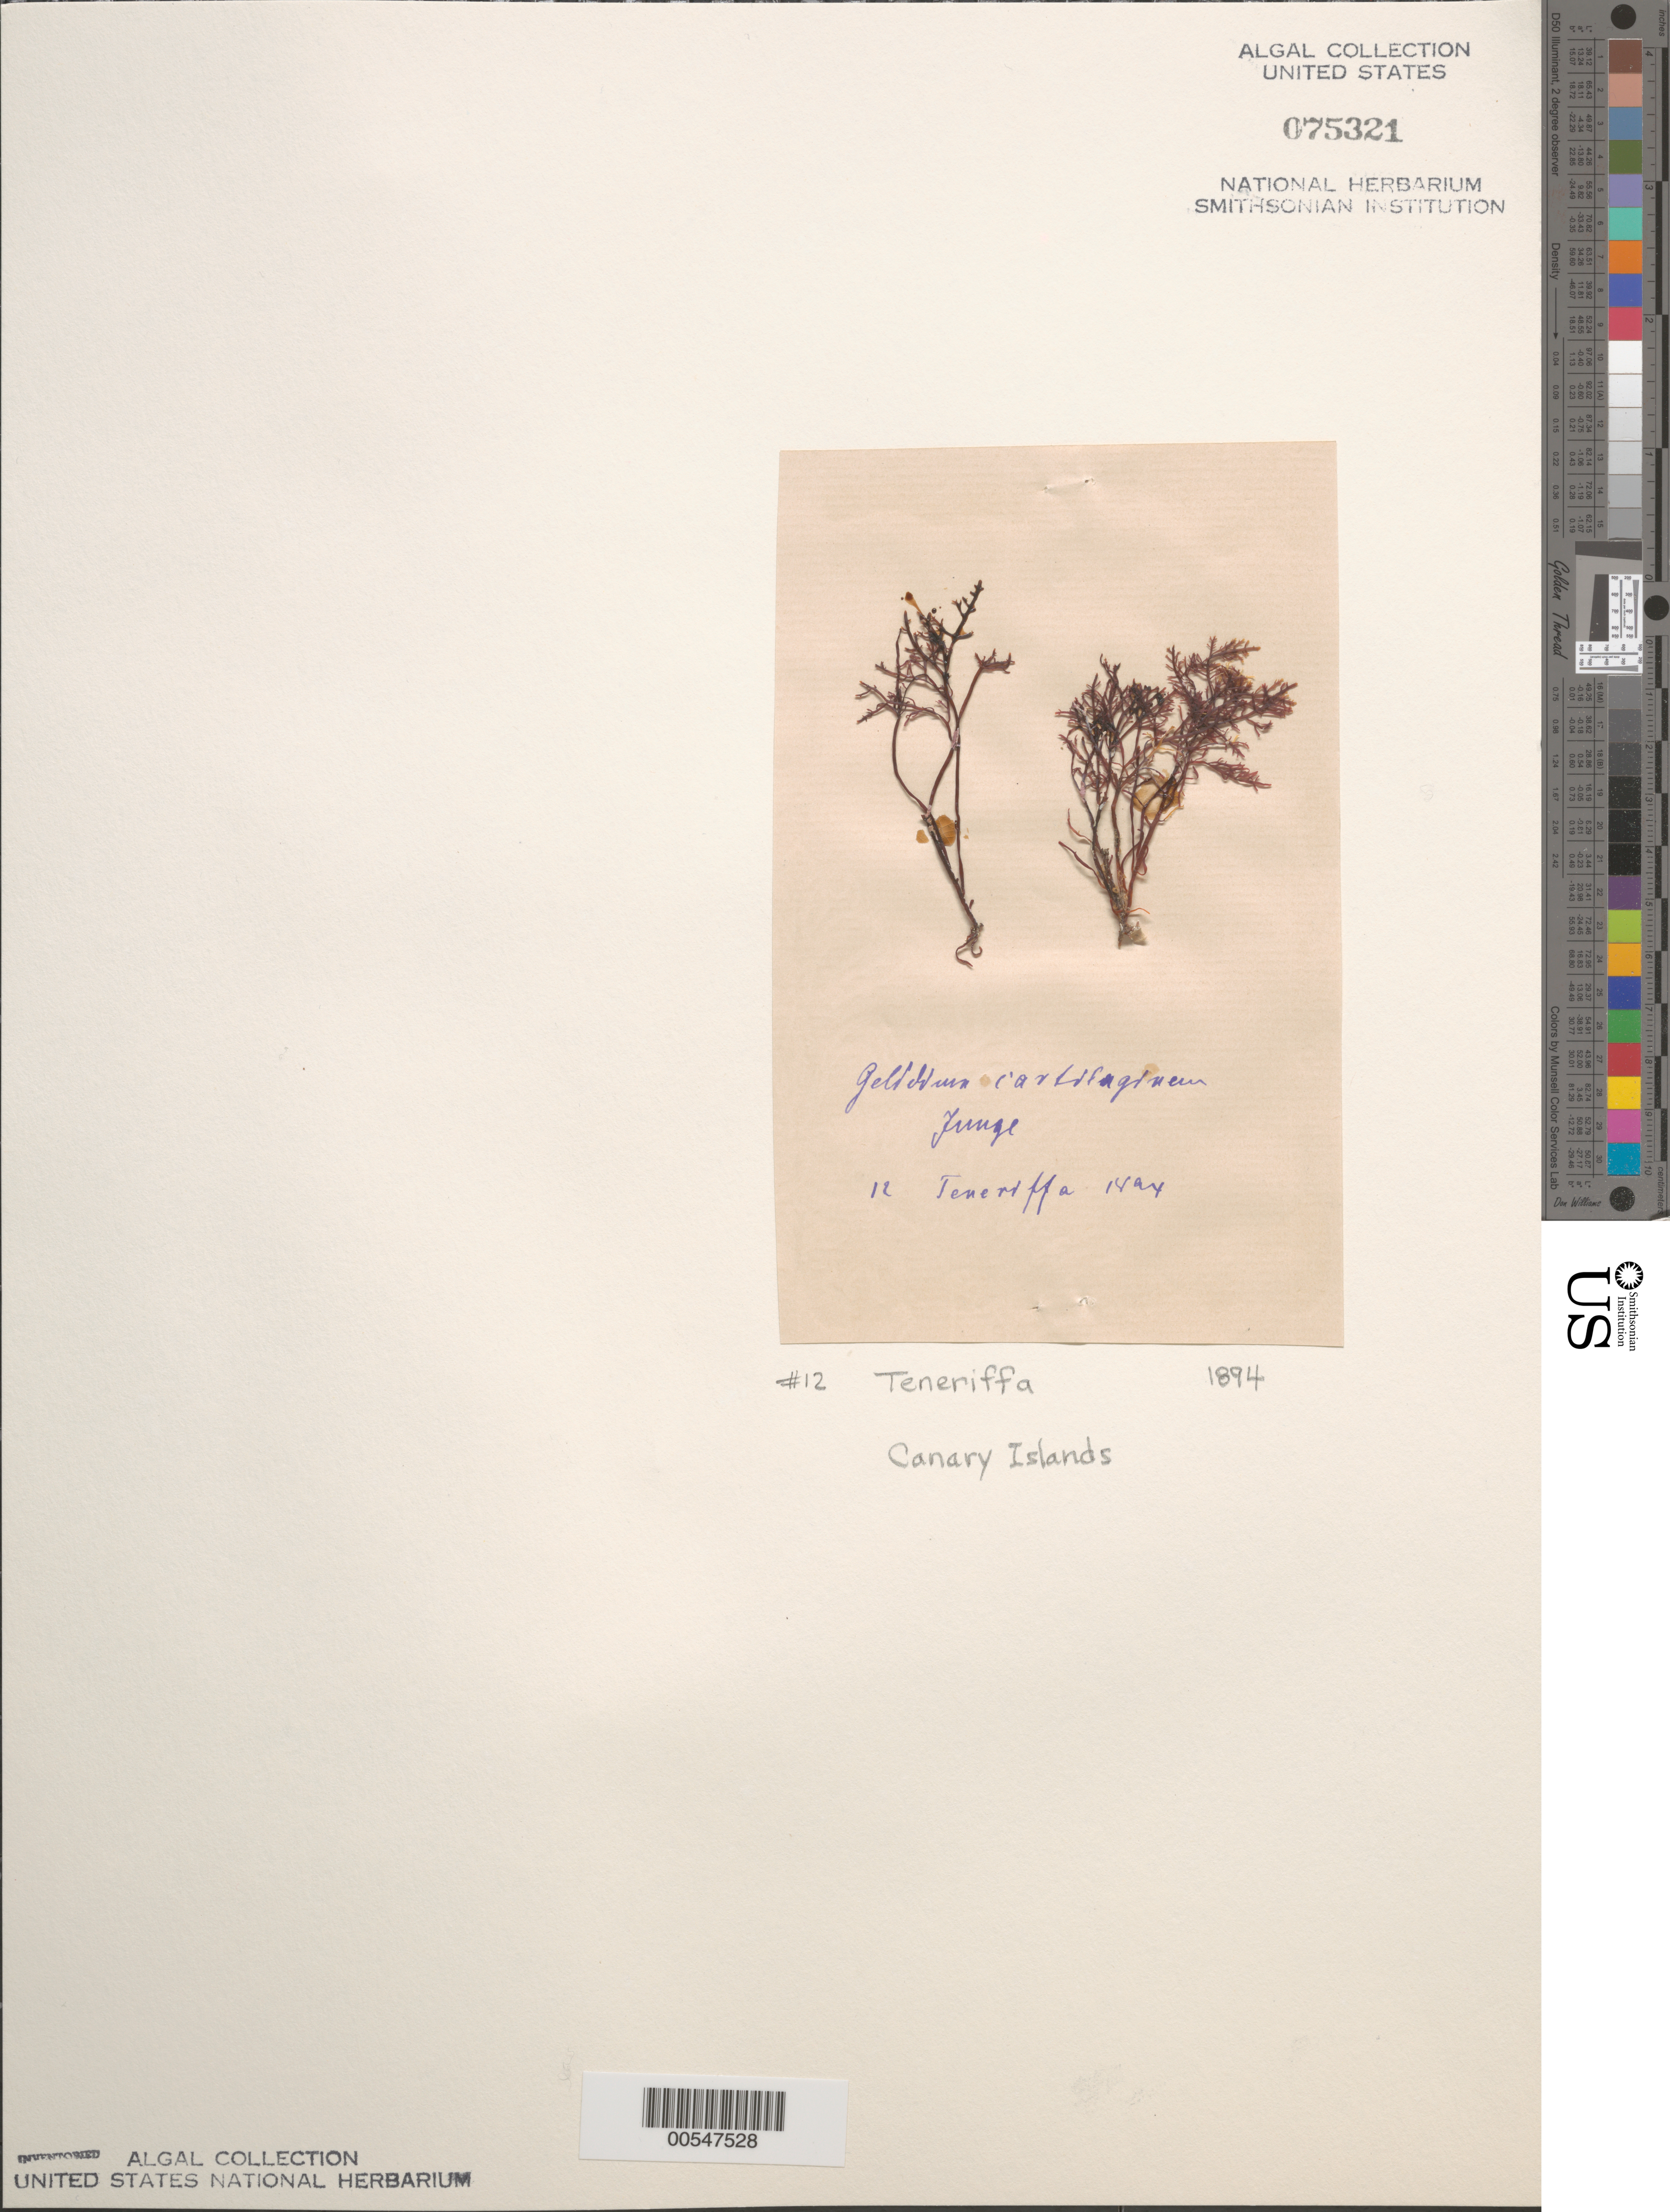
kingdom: Plantae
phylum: Rhodophyta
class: Florideophyceae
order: Plocamiales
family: Plocamiaceae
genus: Plocamium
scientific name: Plocamium cartilagineum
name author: (L.) P.S. Dixon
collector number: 12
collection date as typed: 1894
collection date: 1894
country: Spain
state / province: Canarias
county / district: Santa Cruz de Tenerife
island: Tenerife Island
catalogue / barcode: US 75321